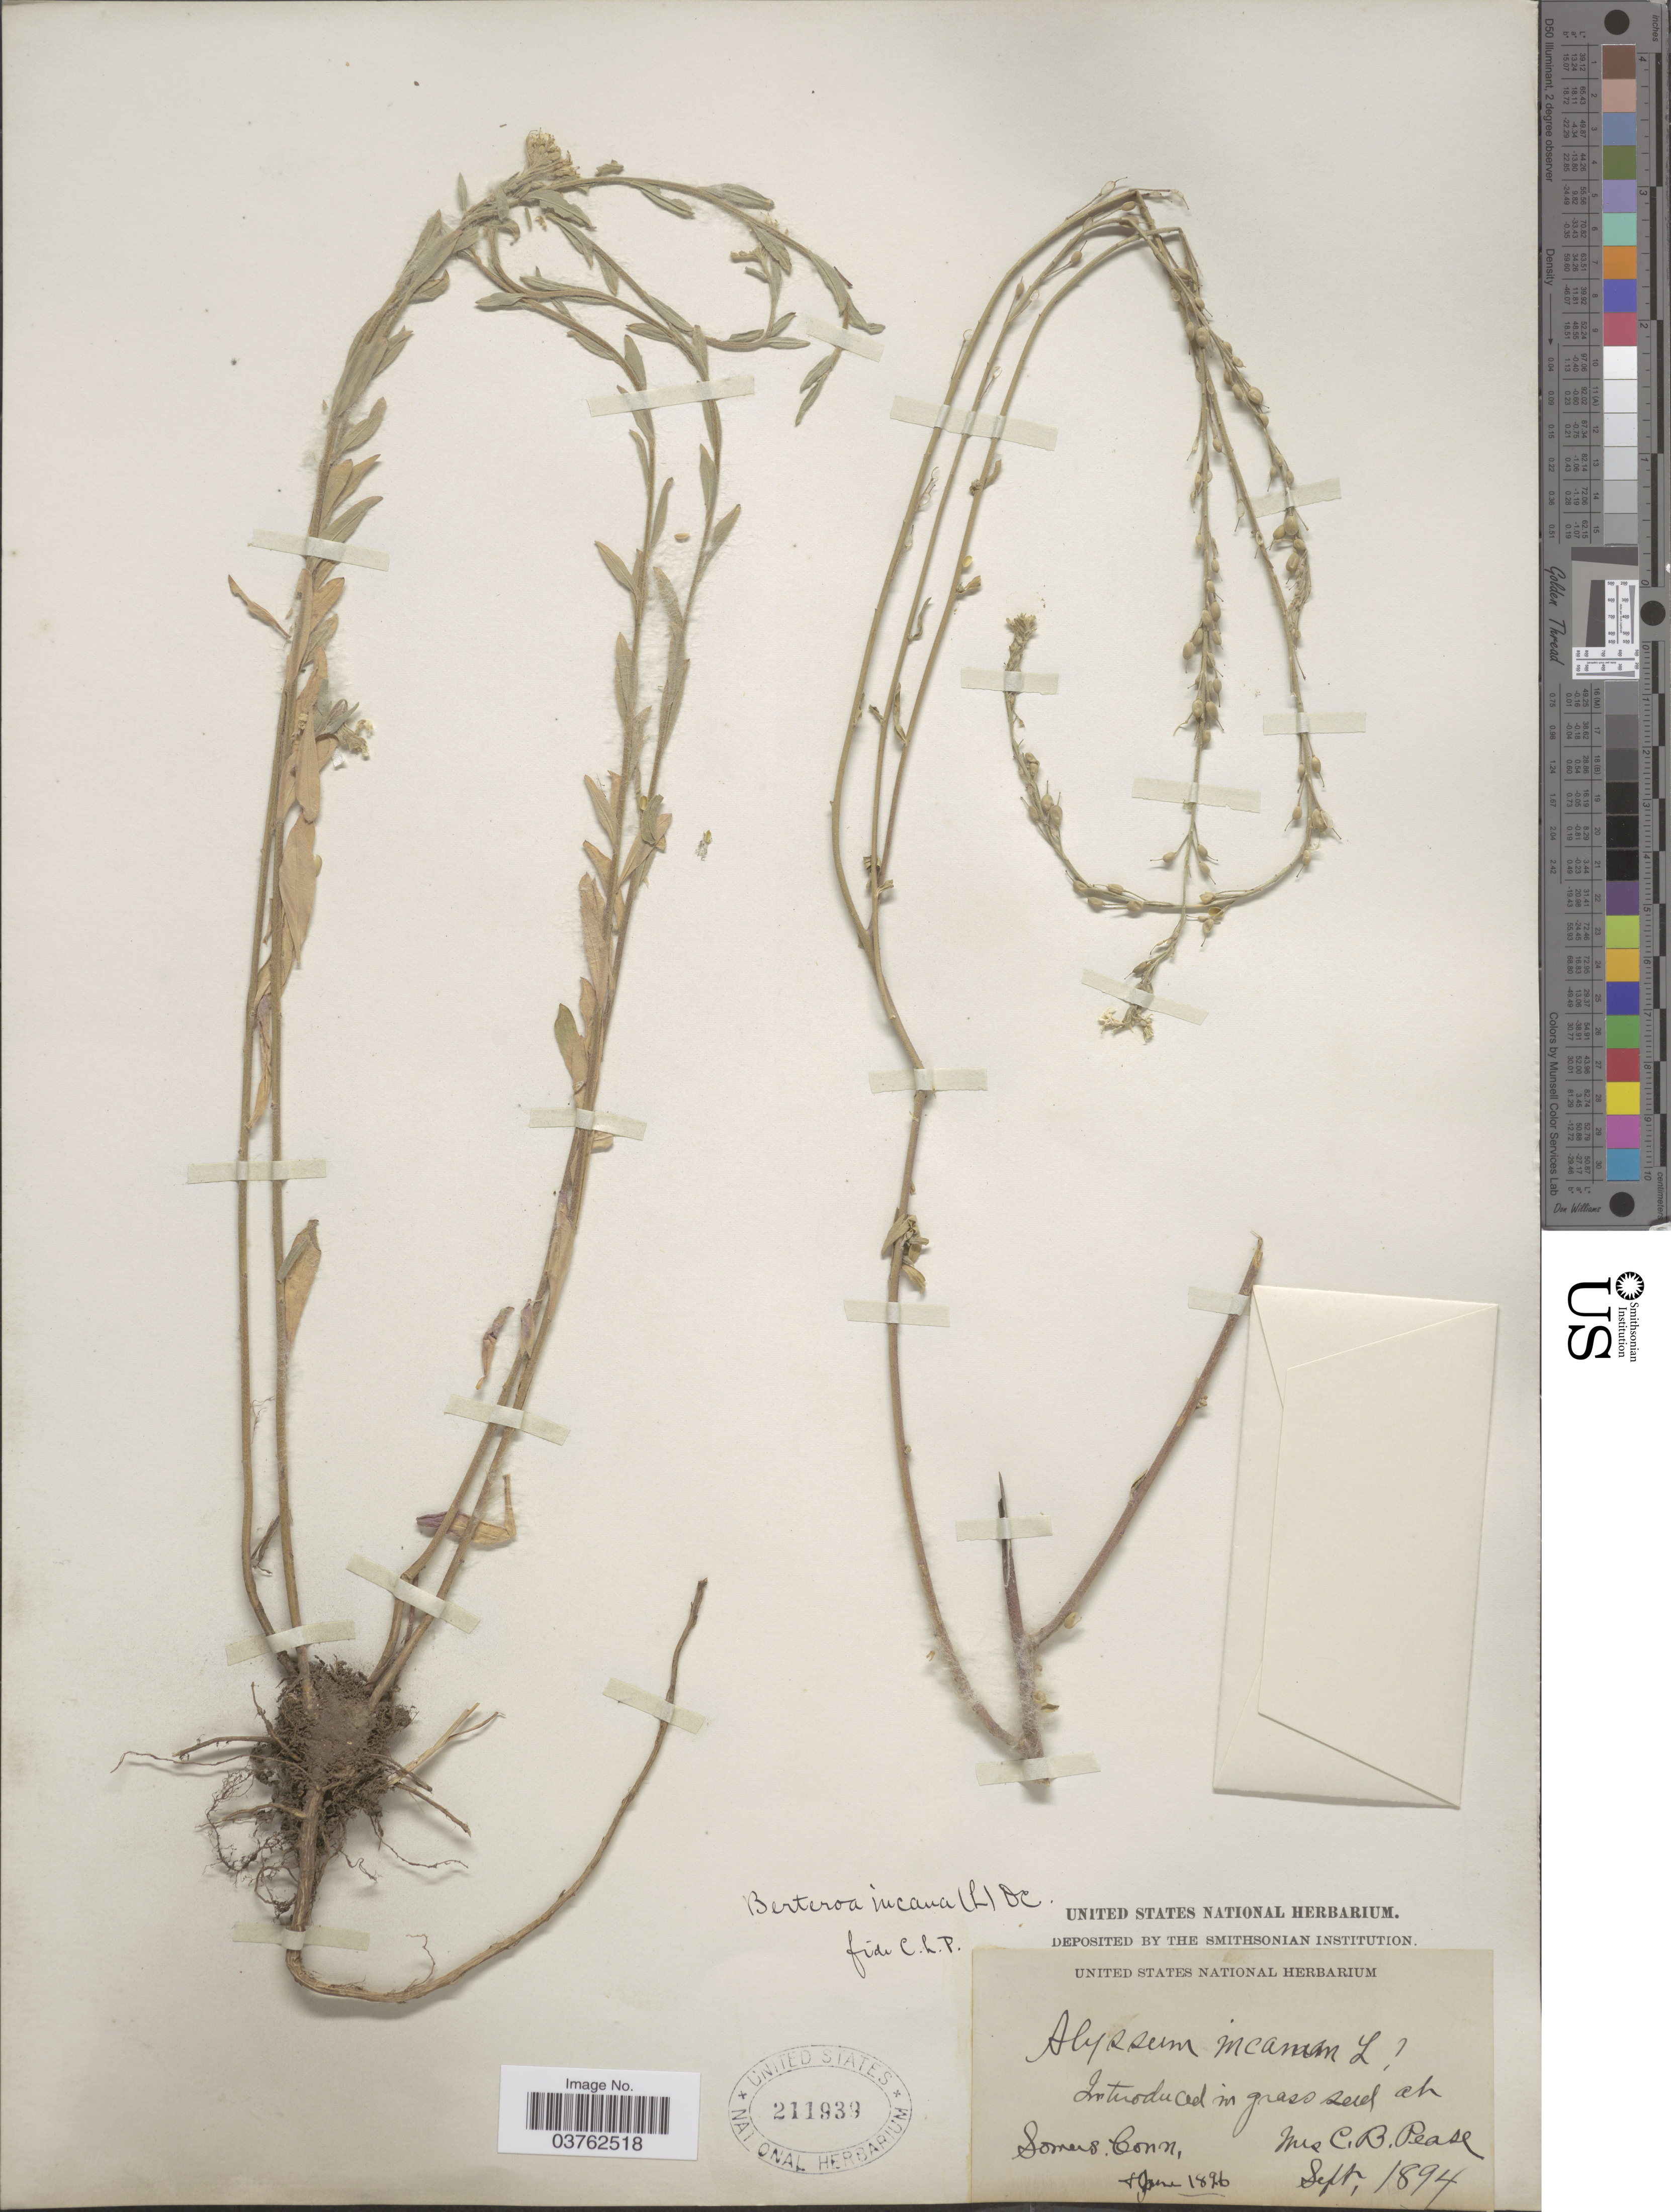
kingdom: Plantae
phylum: Tracheophyta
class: Magnoliopsida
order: Brassicales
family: Brassicaceae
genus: Berteroa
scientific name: Berteroa incana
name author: (L.) DC.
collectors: C. Pease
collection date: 1894-09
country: United States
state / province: Connecticut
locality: Somers.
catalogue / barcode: US 211939